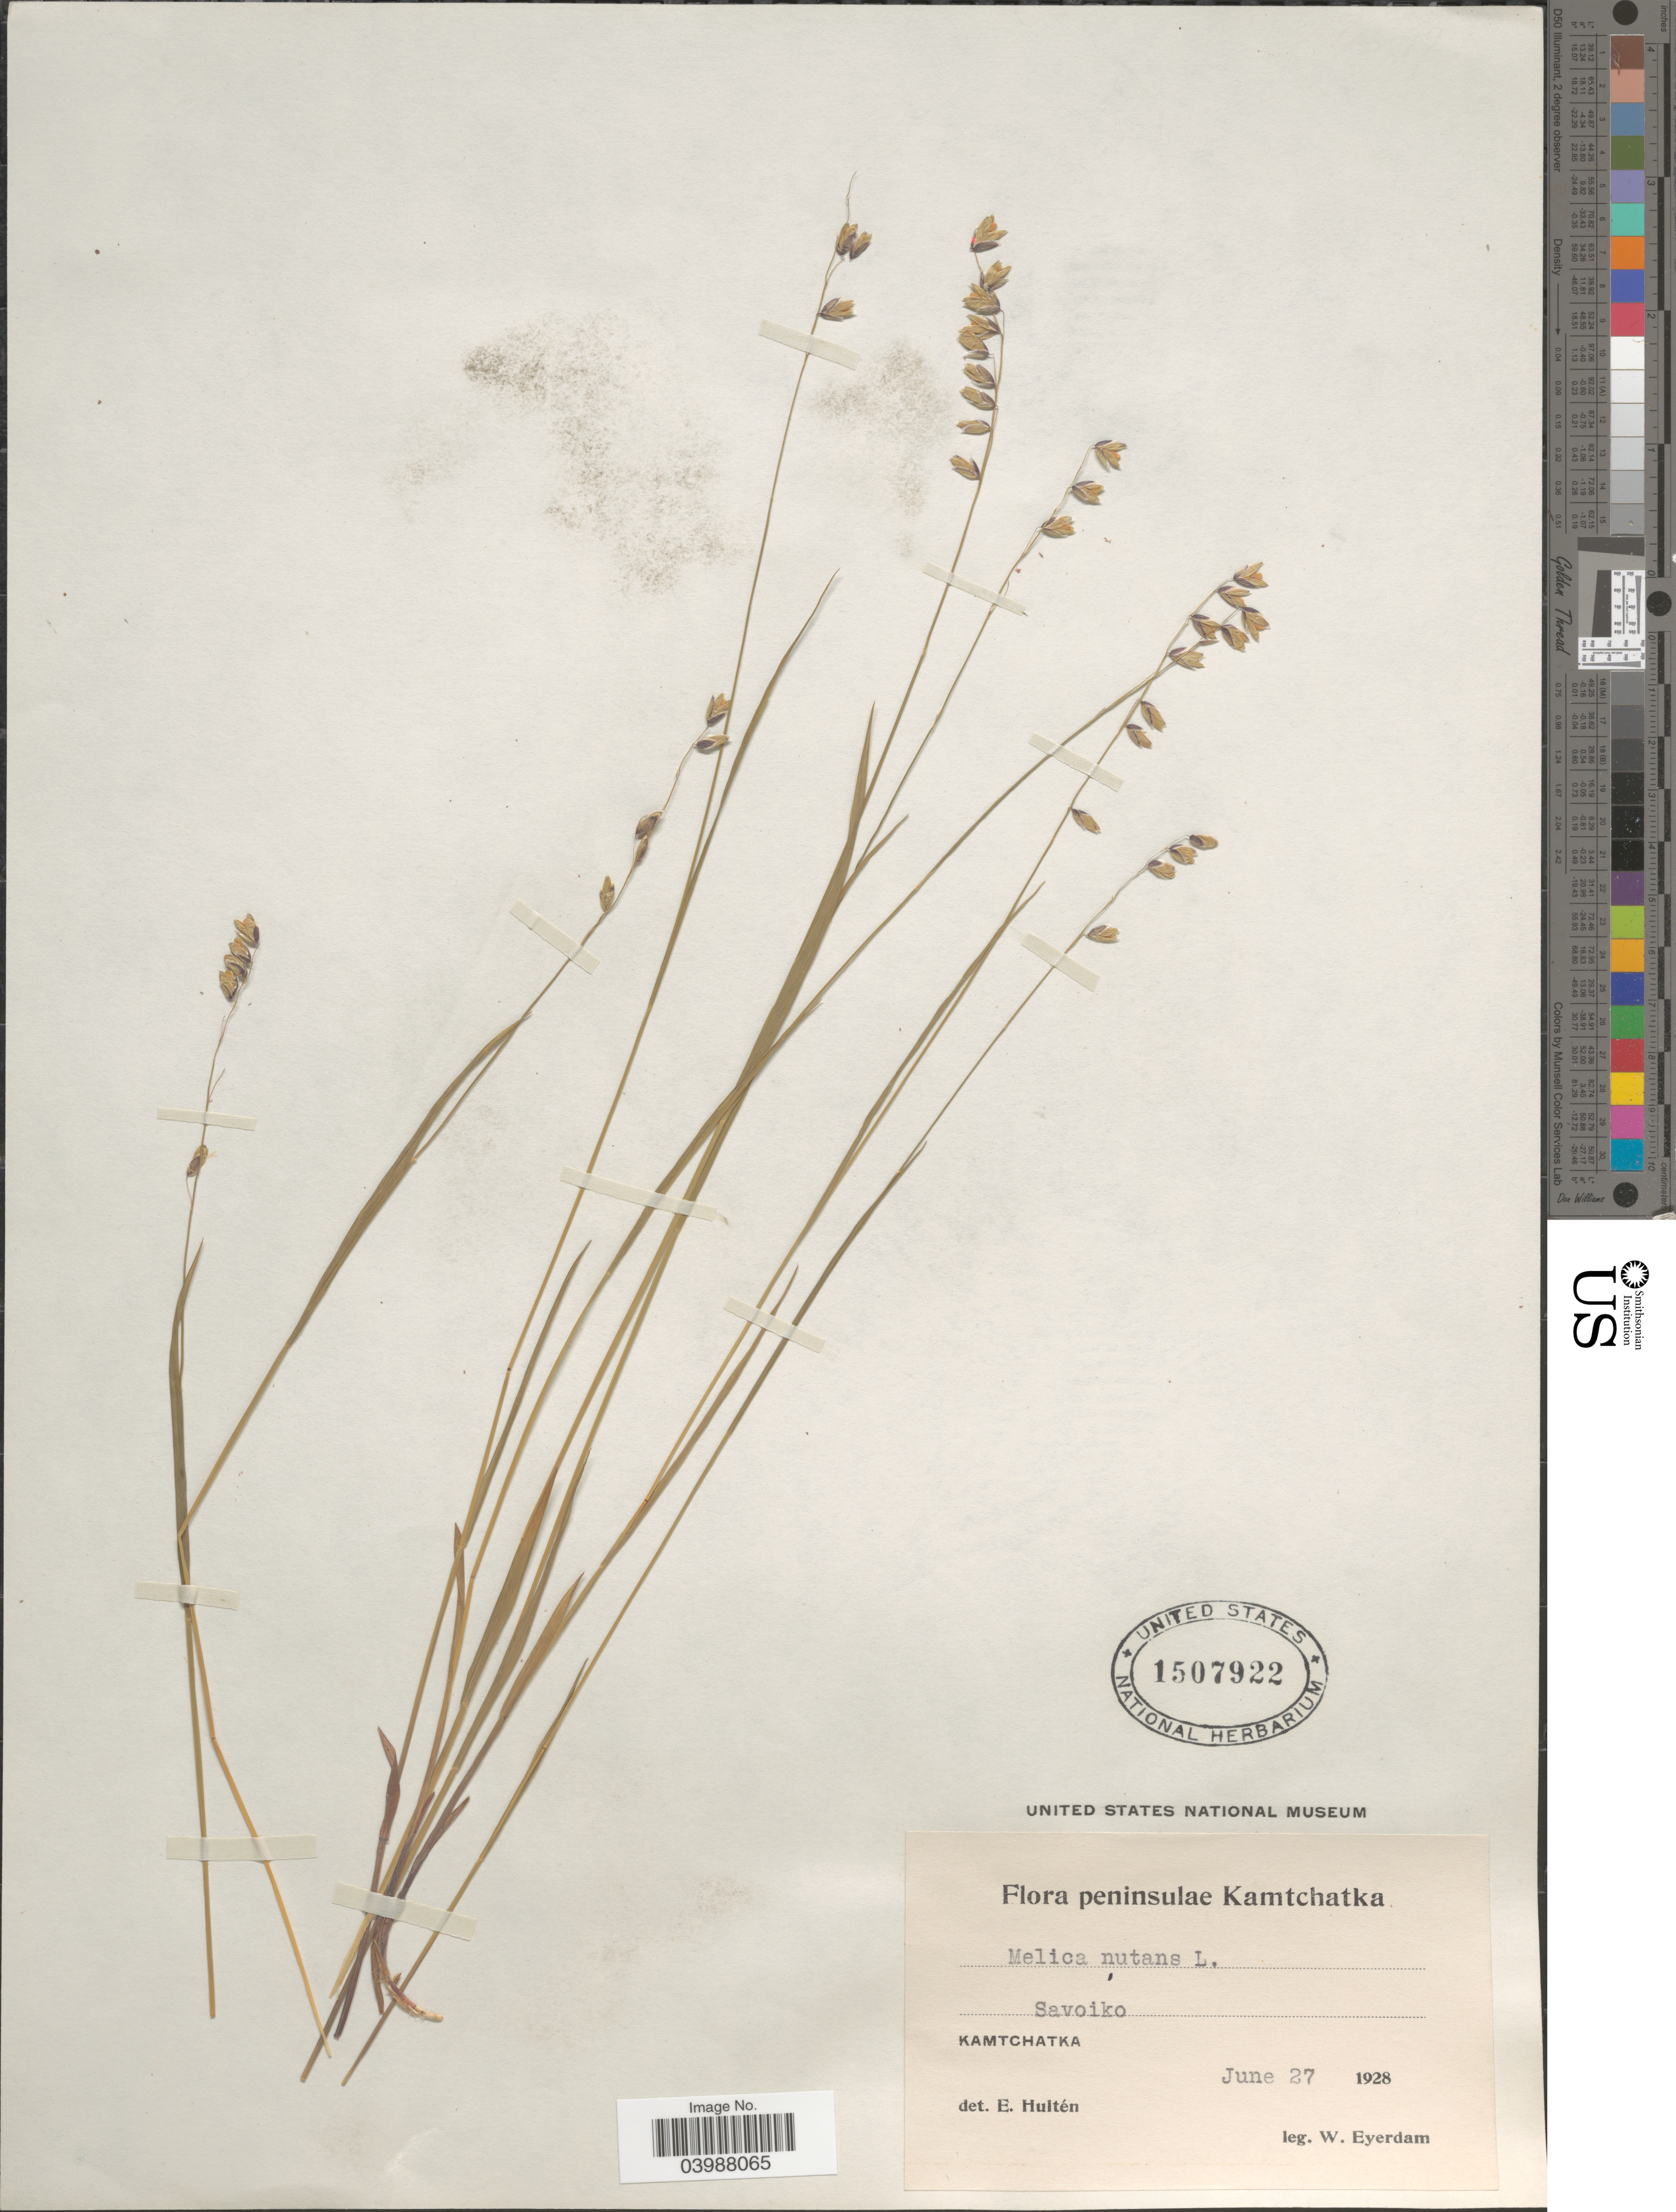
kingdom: Plantae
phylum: Tracheophyta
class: Liliopsida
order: Poales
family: Poaceae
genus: Melica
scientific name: Melica nutans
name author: L.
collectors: W. J. Eyerdam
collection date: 1928-06-27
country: Russian Federation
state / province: Kamchatka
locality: Peninsulae Kamtchatka. Savoiko. Kamtchatka.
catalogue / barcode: US 1507922